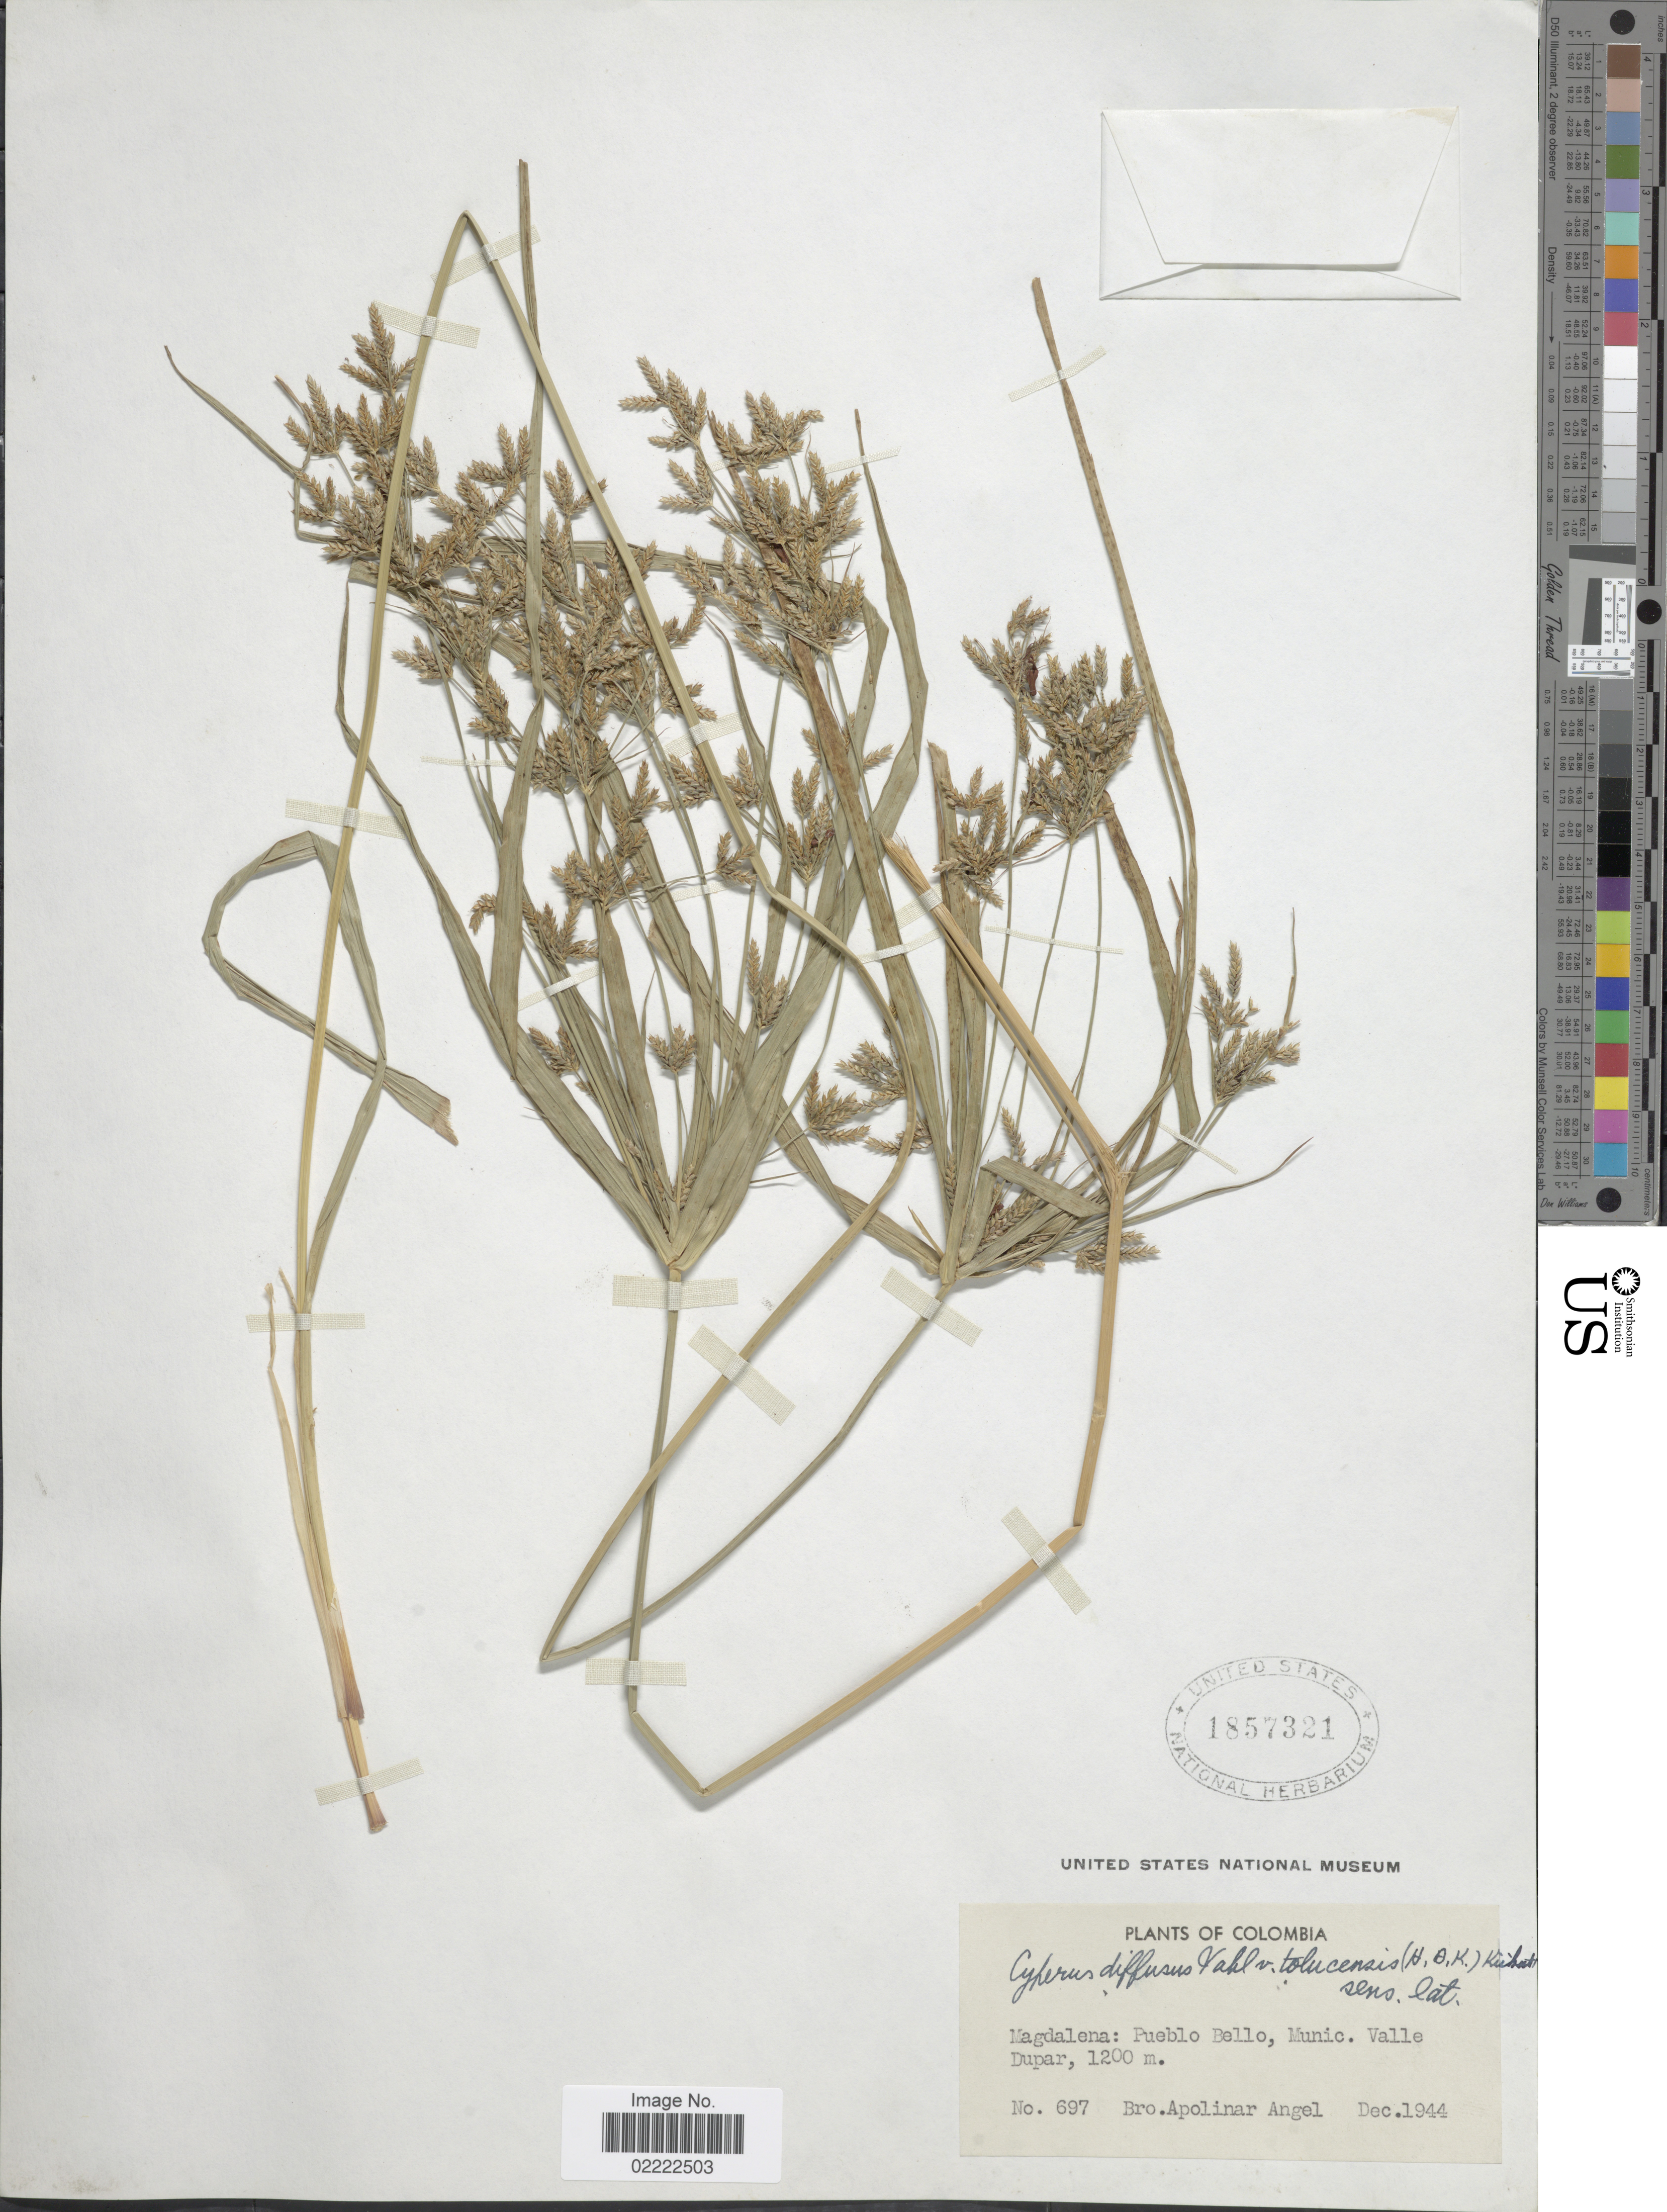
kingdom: Plantae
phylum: Tracheophyta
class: Liliopsida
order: Poales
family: Cyperaceae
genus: Cyperus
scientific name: Cyperus laxus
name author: Lam.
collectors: Bro. Apolinar A.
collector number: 697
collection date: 1944-12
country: Colombia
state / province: Magdalena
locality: Pueblo Bello, Munic. Valle Dupar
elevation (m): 1200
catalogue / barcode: US 1857321